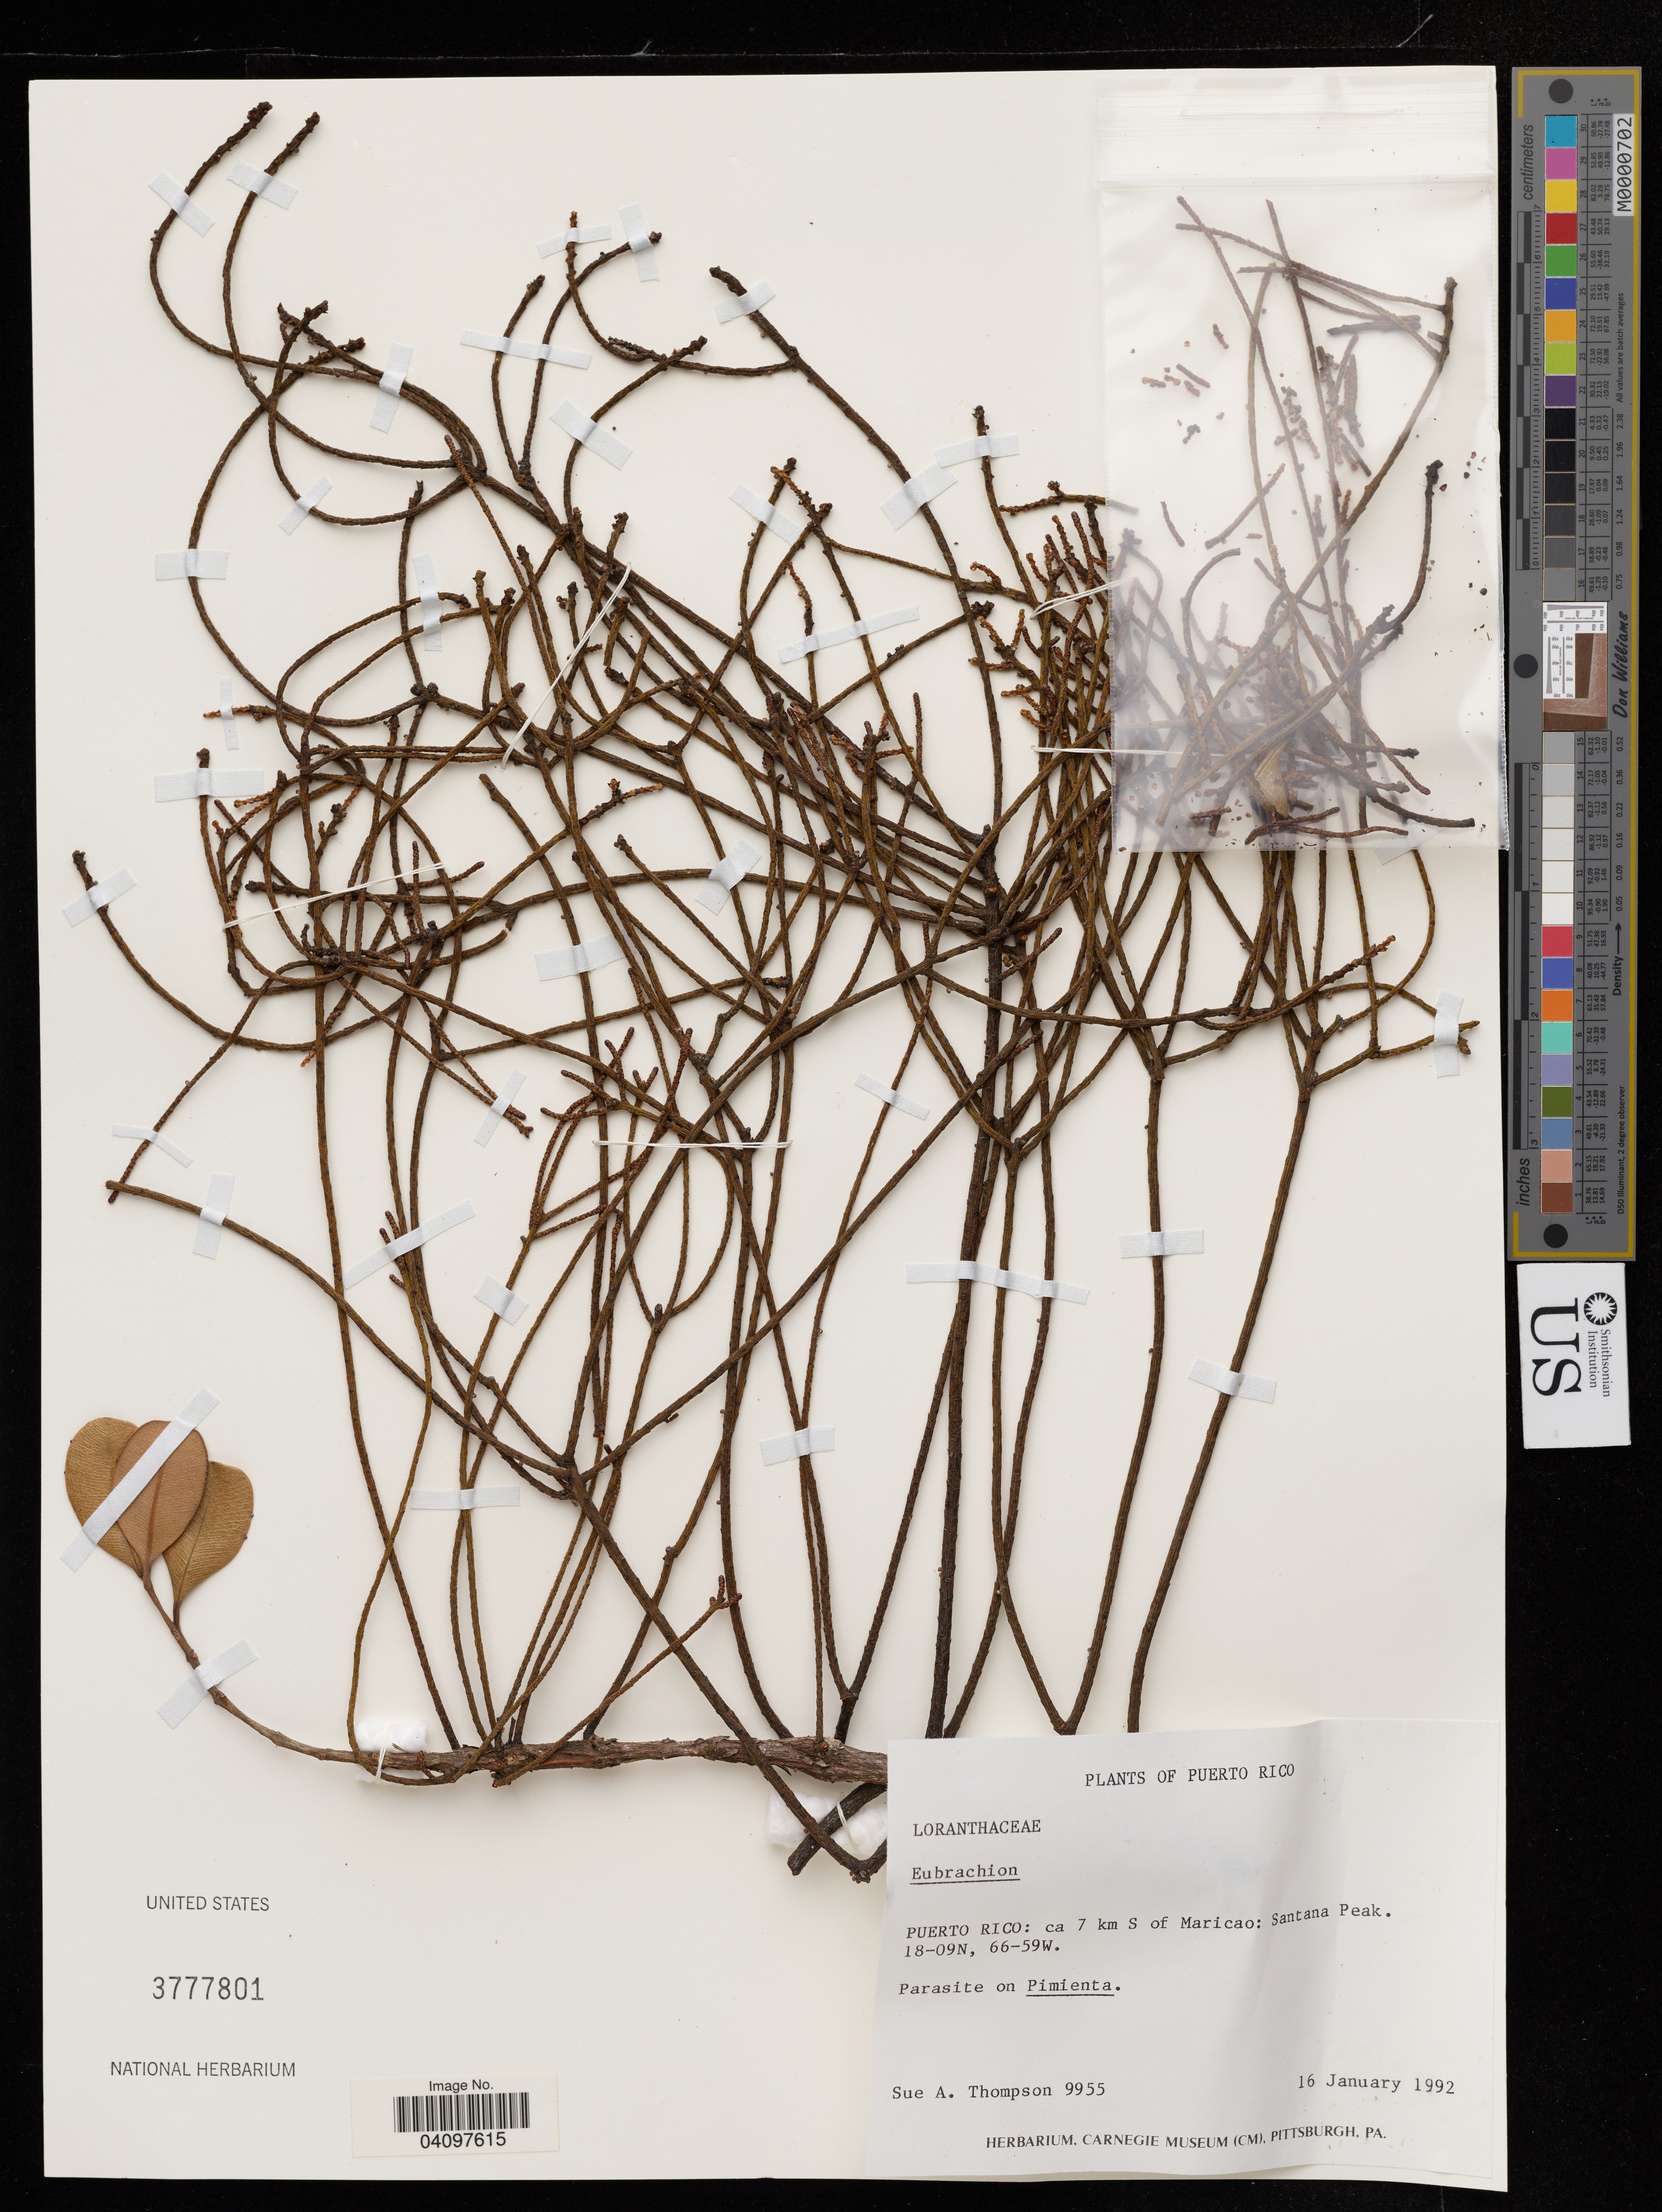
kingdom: Plantae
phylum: Tracheophyta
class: Magnoliopsida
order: Santalales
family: Santalaceae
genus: Eubrachion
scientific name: Eubrachion sp.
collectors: S. A. Thompson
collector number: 9955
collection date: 1992-01-16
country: Puerto Rico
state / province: Maricao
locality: ca 7 km S of Maricao: Santana Peak.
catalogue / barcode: US 3777801